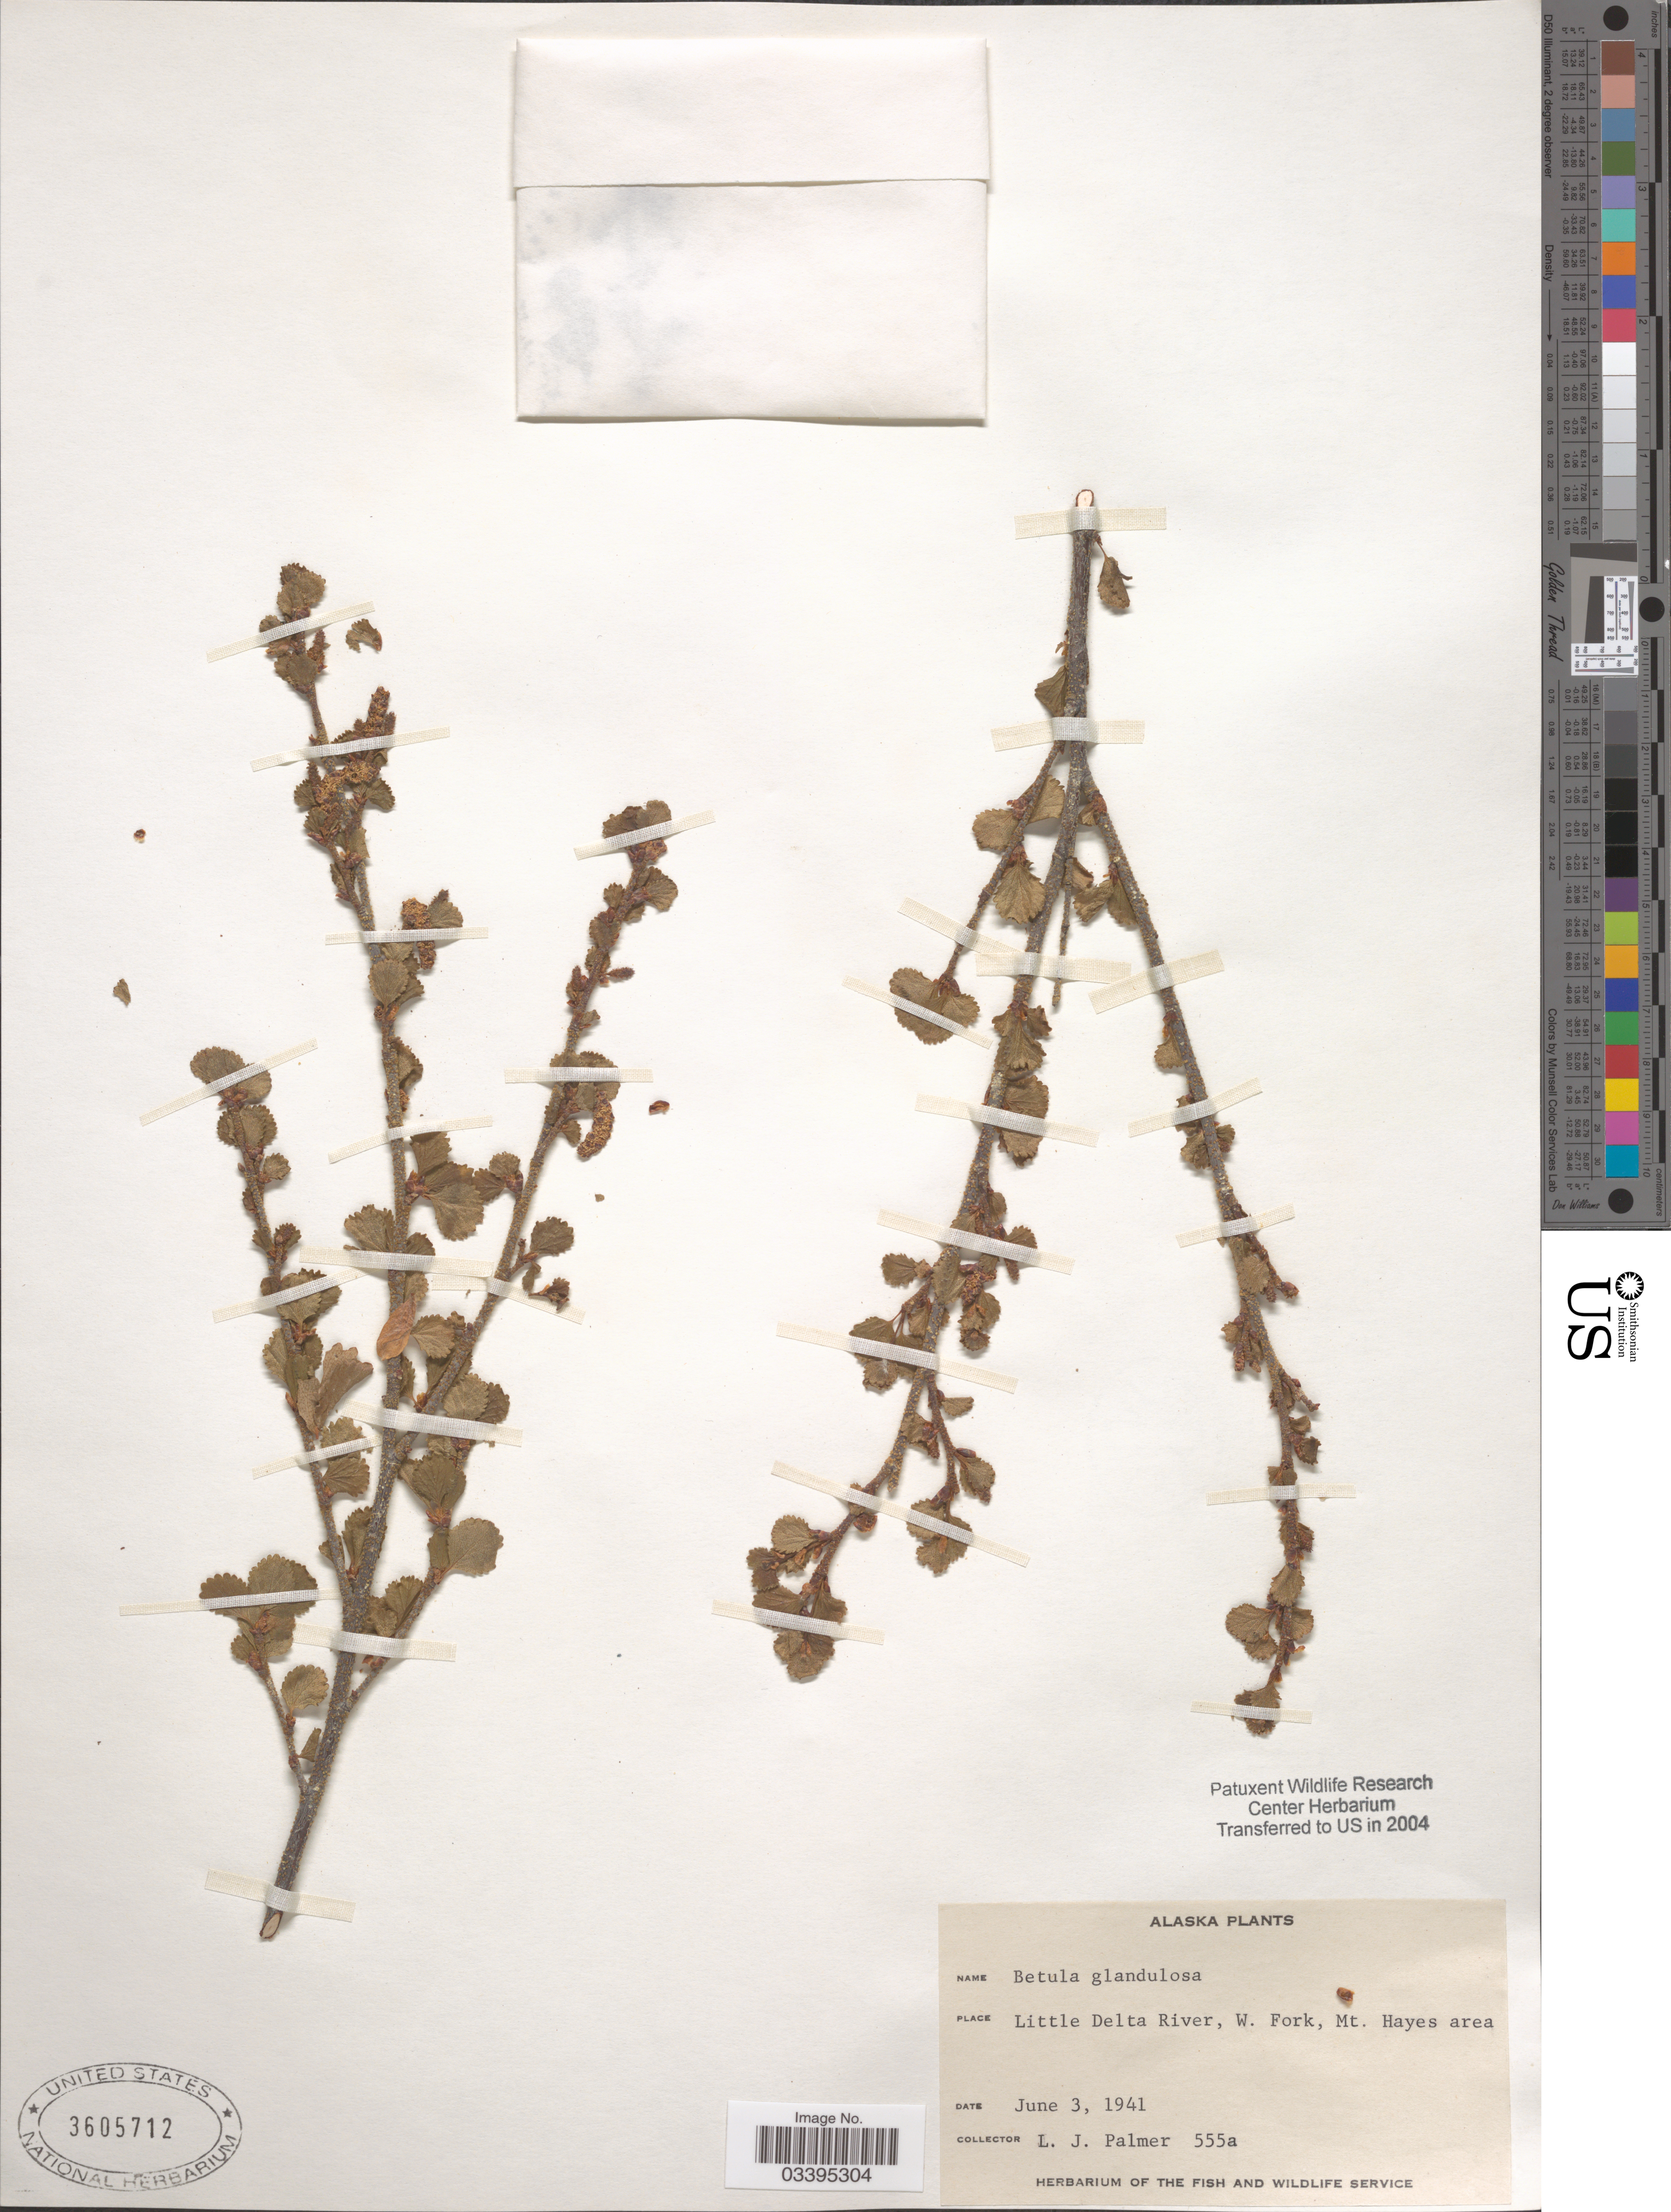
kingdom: Plantae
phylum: Tracheophyta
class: Magnoliopsida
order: Fagales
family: Betulaceae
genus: Betula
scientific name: Betula glandulosa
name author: Michx.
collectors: L. J. Palmer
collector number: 555a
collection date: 1941-06-03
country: United States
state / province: Alaska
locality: Little Delta River, W. Fork, Mt. Hayes area.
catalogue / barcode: US 3605712